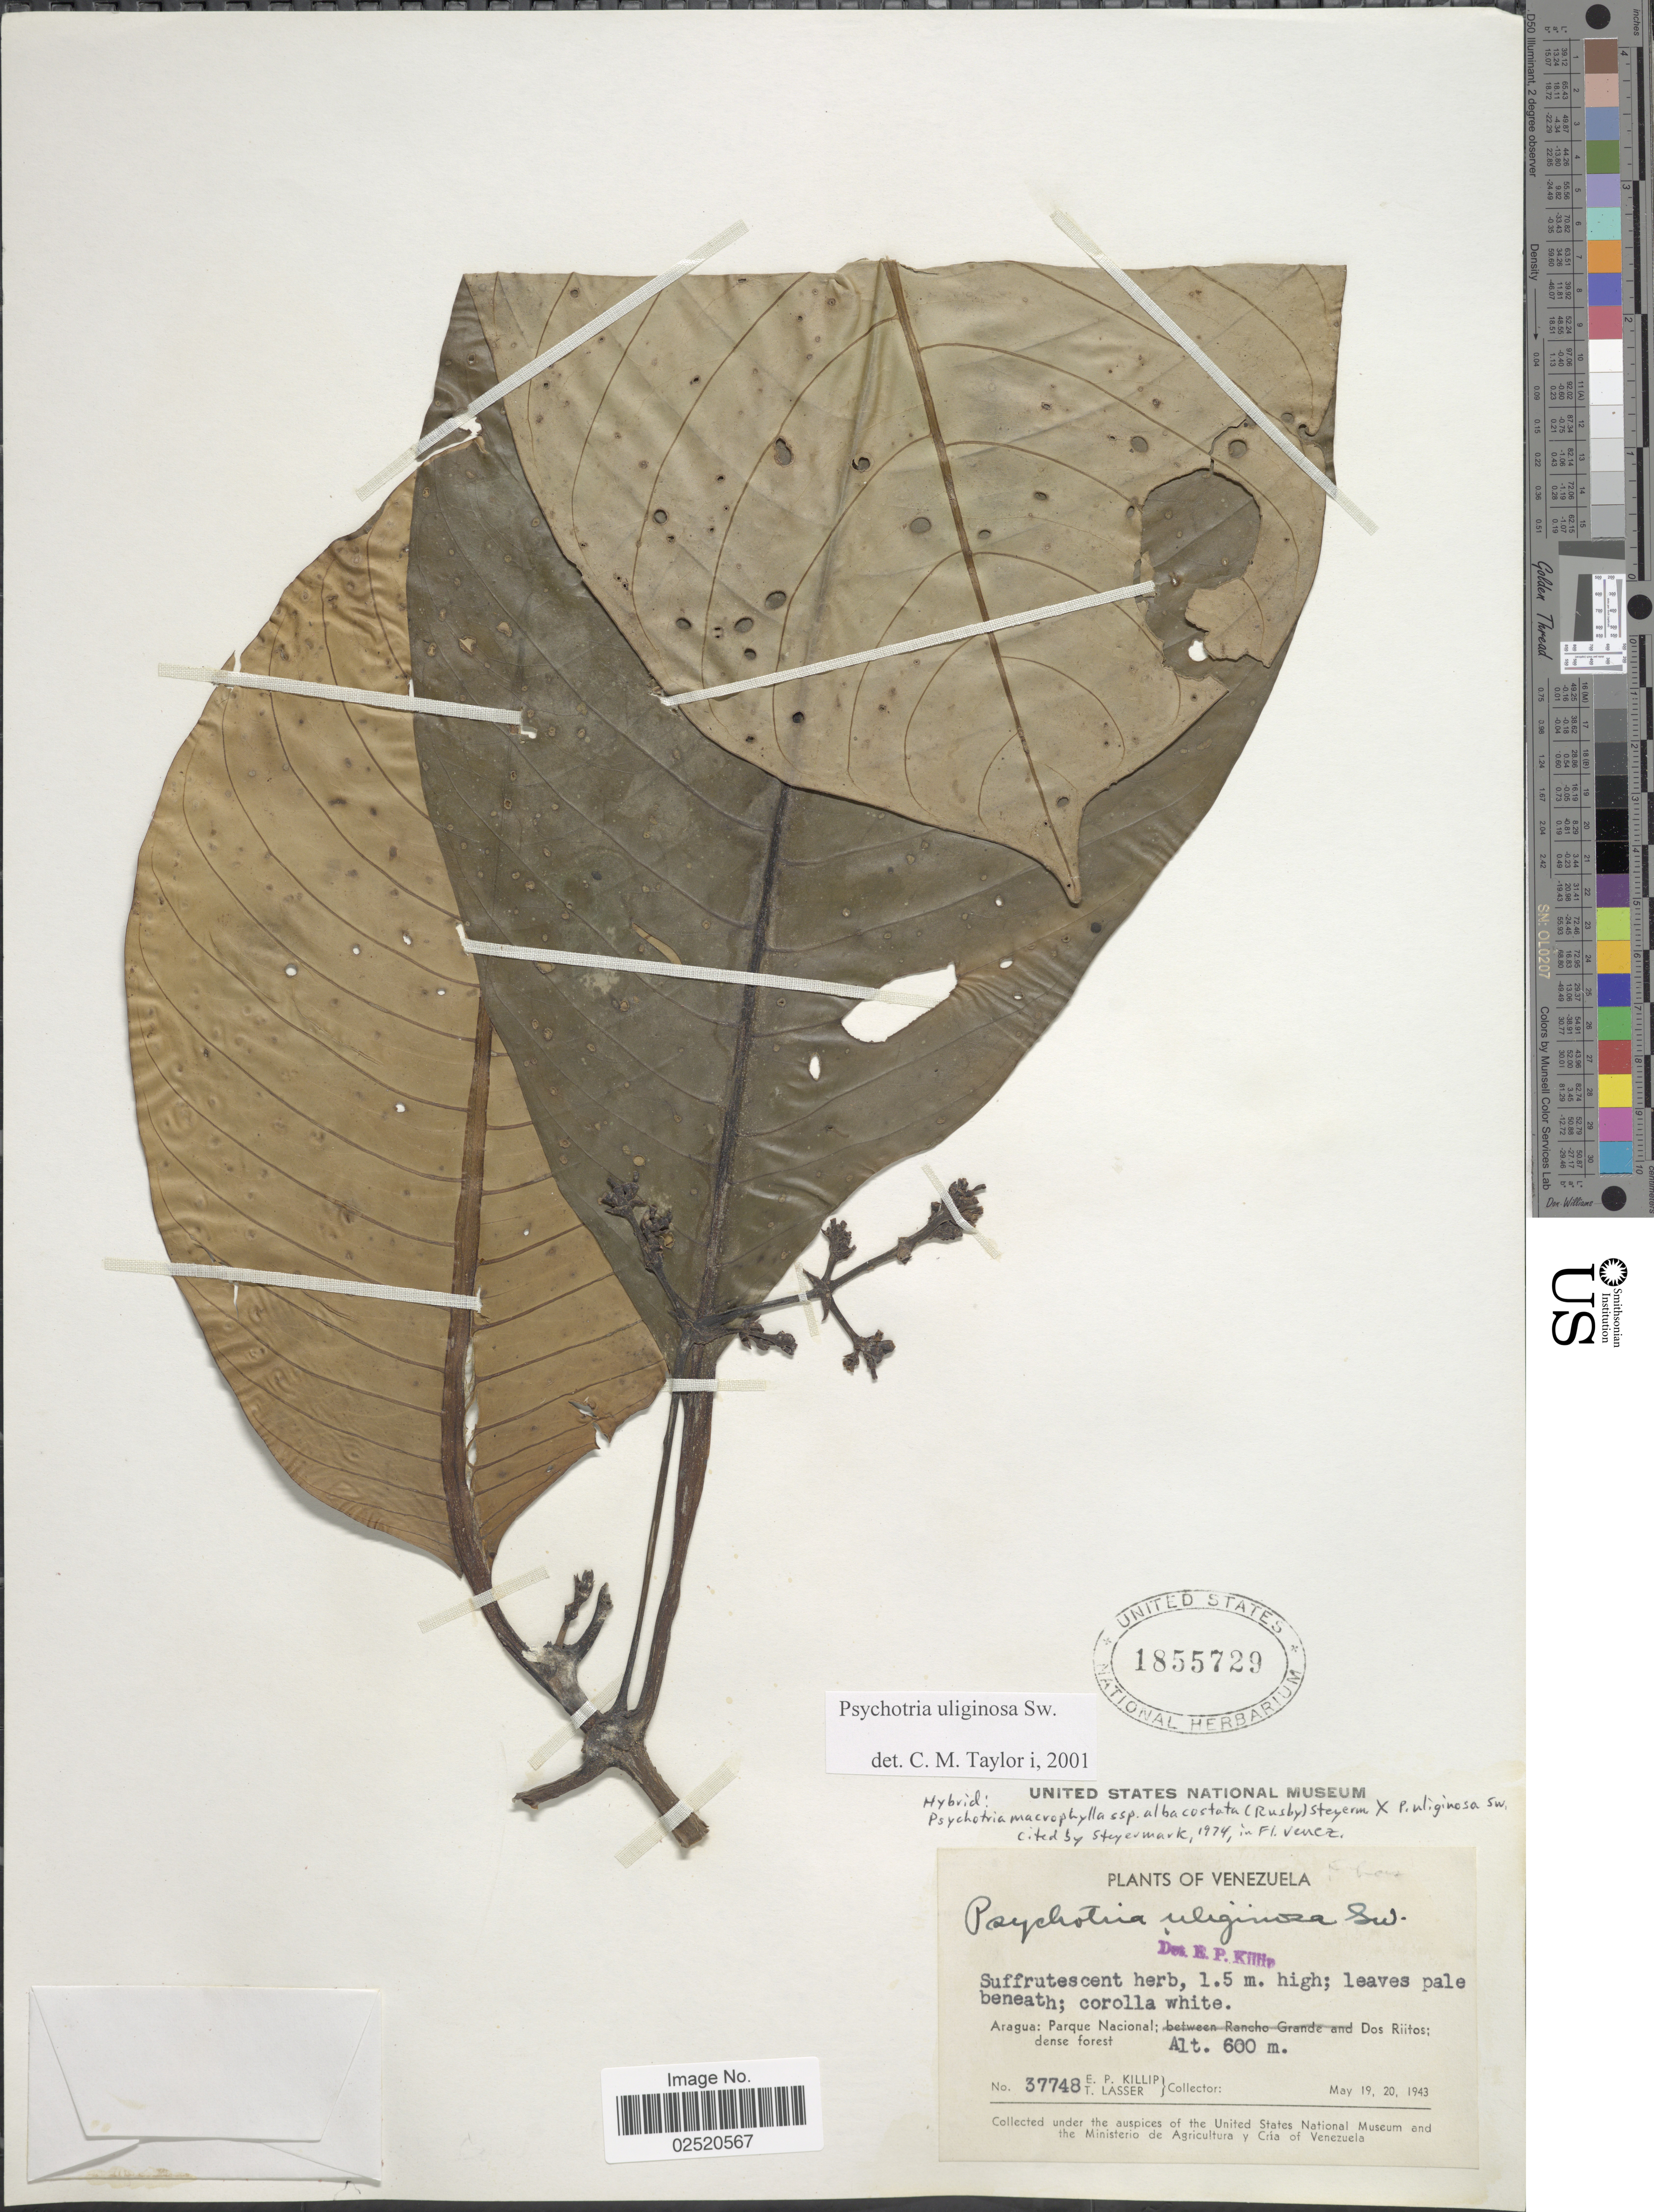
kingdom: Plantae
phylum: Tracheophyta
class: Magnoliopsida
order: Gentianales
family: Rubiaceae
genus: Psychotria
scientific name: Psychotria uliginosa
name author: Sw.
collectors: E. P. Killip & T. Lasser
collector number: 37748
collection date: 1943-05-19/1943-05-20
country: Venezuela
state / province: Aragua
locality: Parque Nacional; Dos Riitos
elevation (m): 600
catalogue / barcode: US 1855729